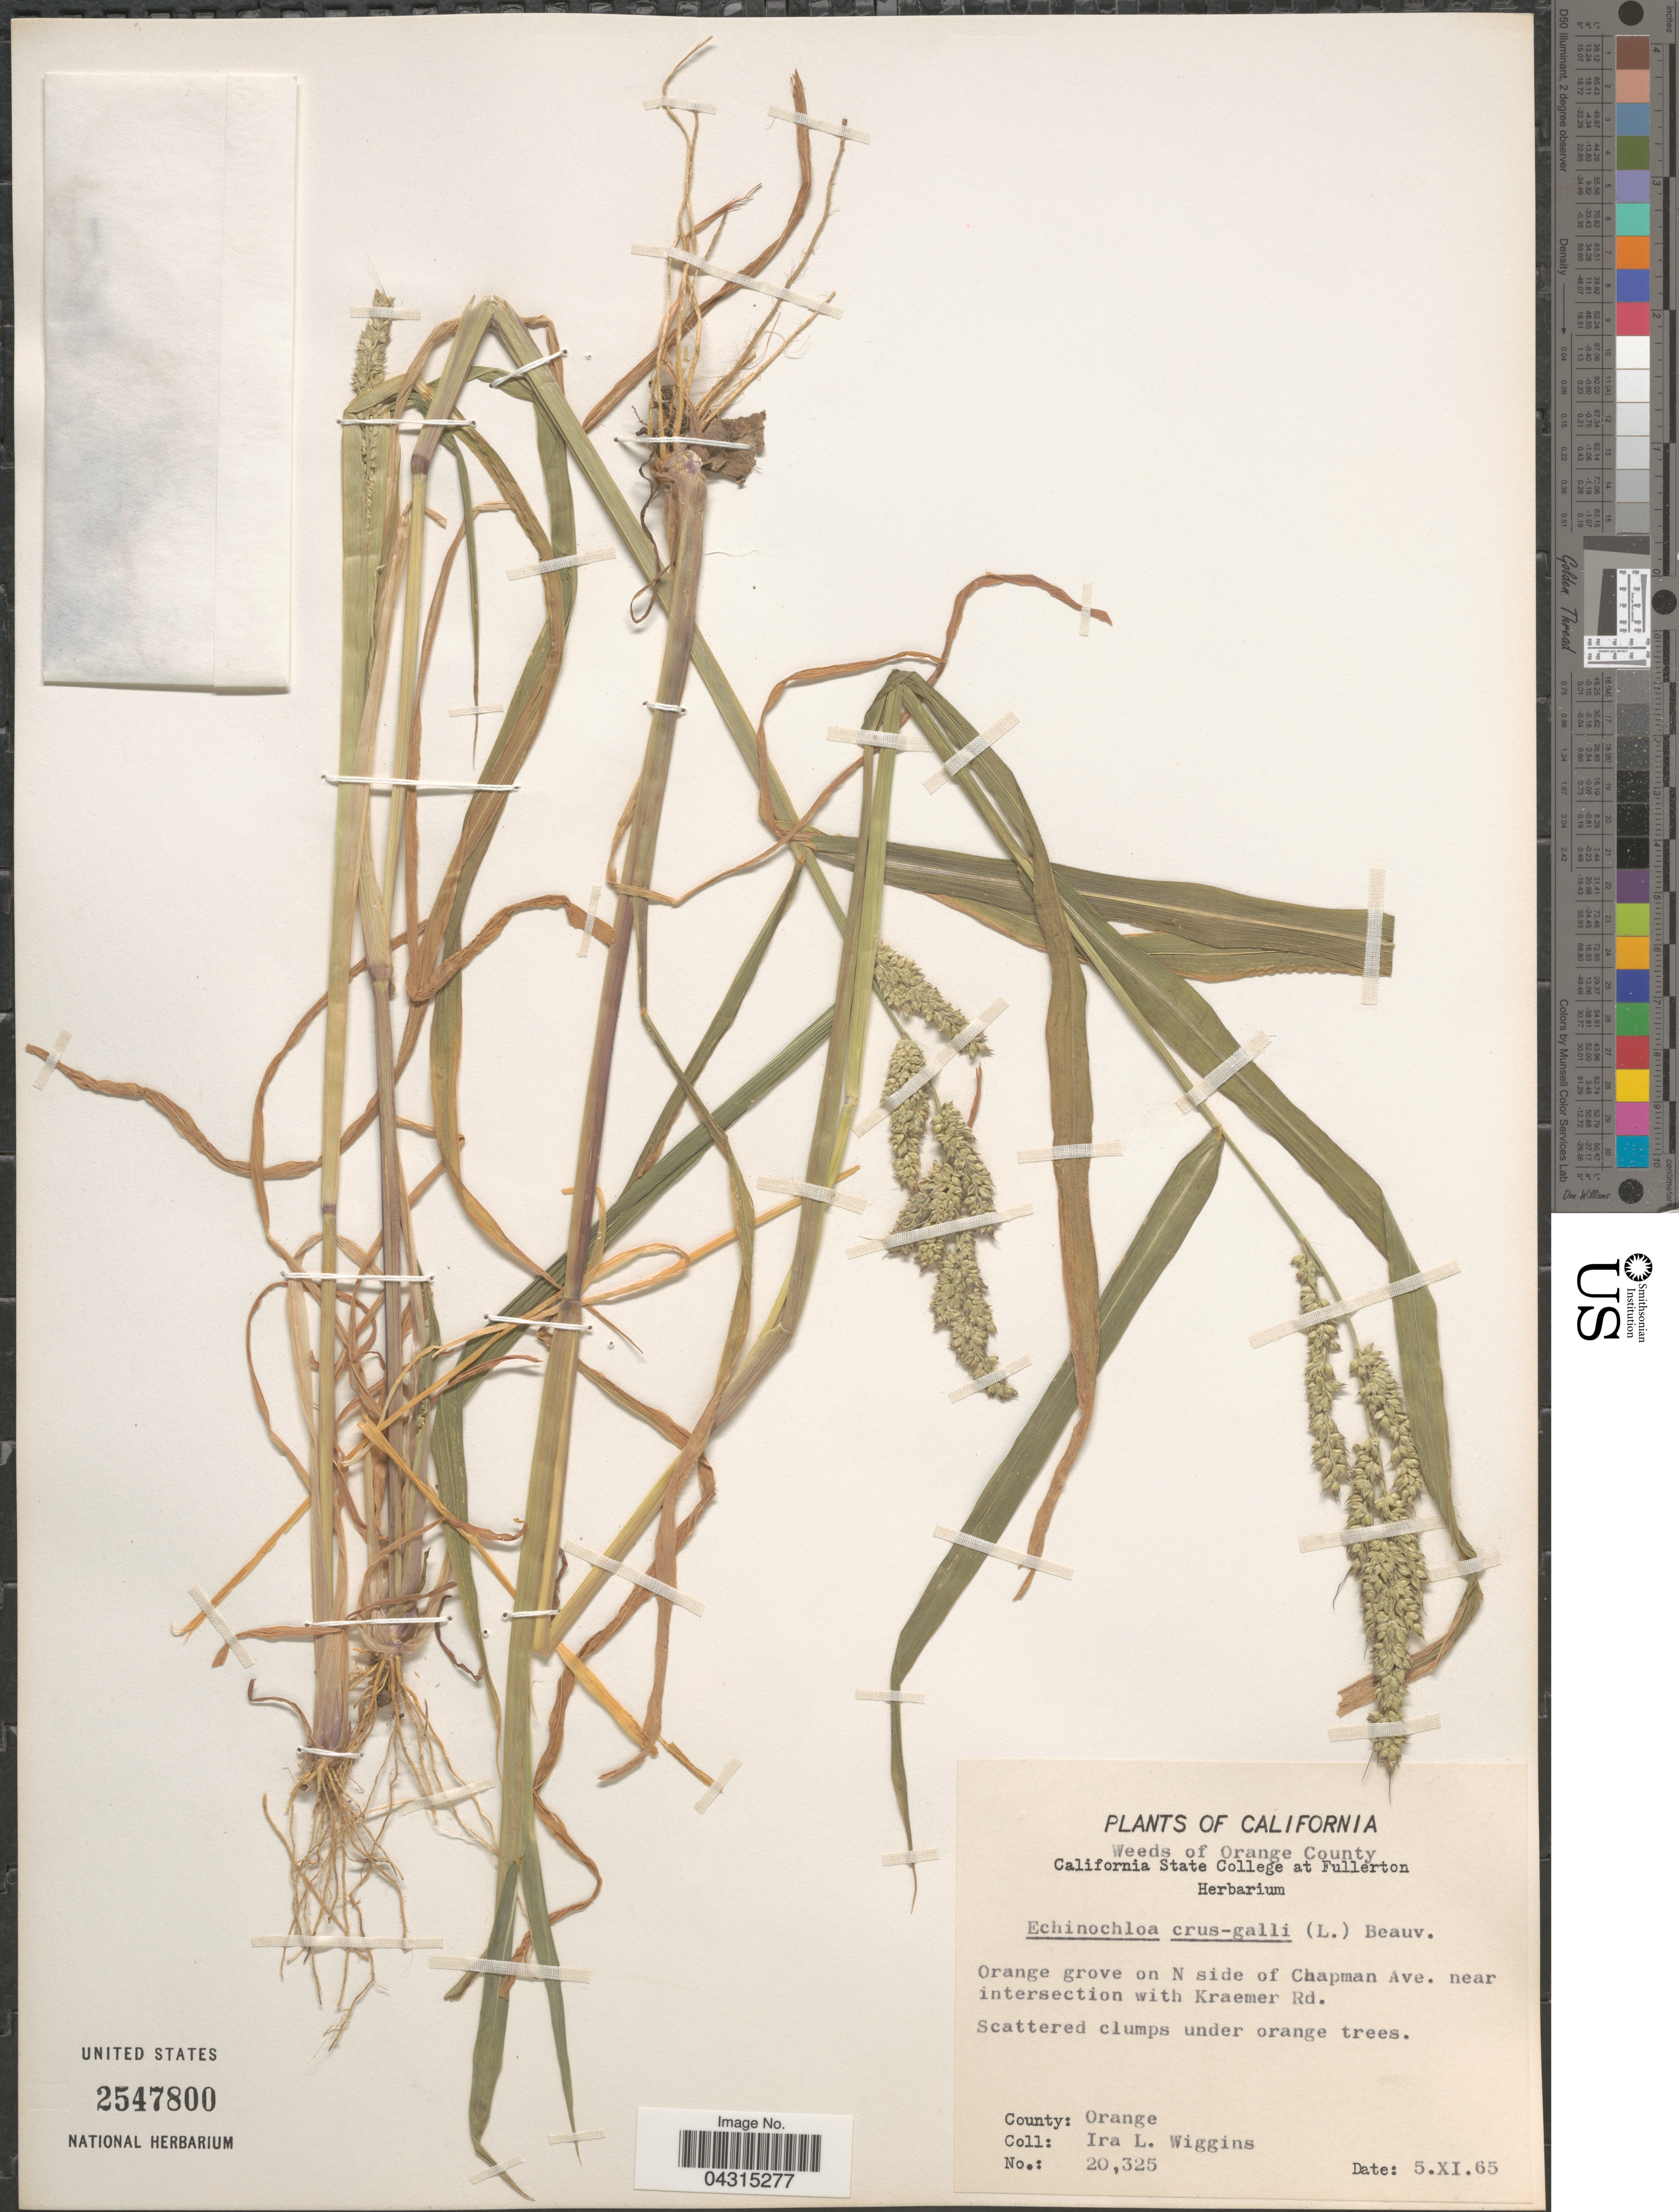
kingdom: Plantae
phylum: Tracheophyta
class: Liliopsida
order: Poales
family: Poaceae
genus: Echinochloa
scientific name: Echinochloa crus-galli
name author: (L.) P. Beauv.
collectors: I. L. Wiggins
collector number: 20325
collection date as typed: Transcribed d/m/y: 5/11/65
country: United States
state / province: California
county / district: Orange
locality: Orange County. Orange grove on N side of Chapman Ave. near intersection with Kraemer Rd. County: Orange.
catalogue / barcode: US 2547800